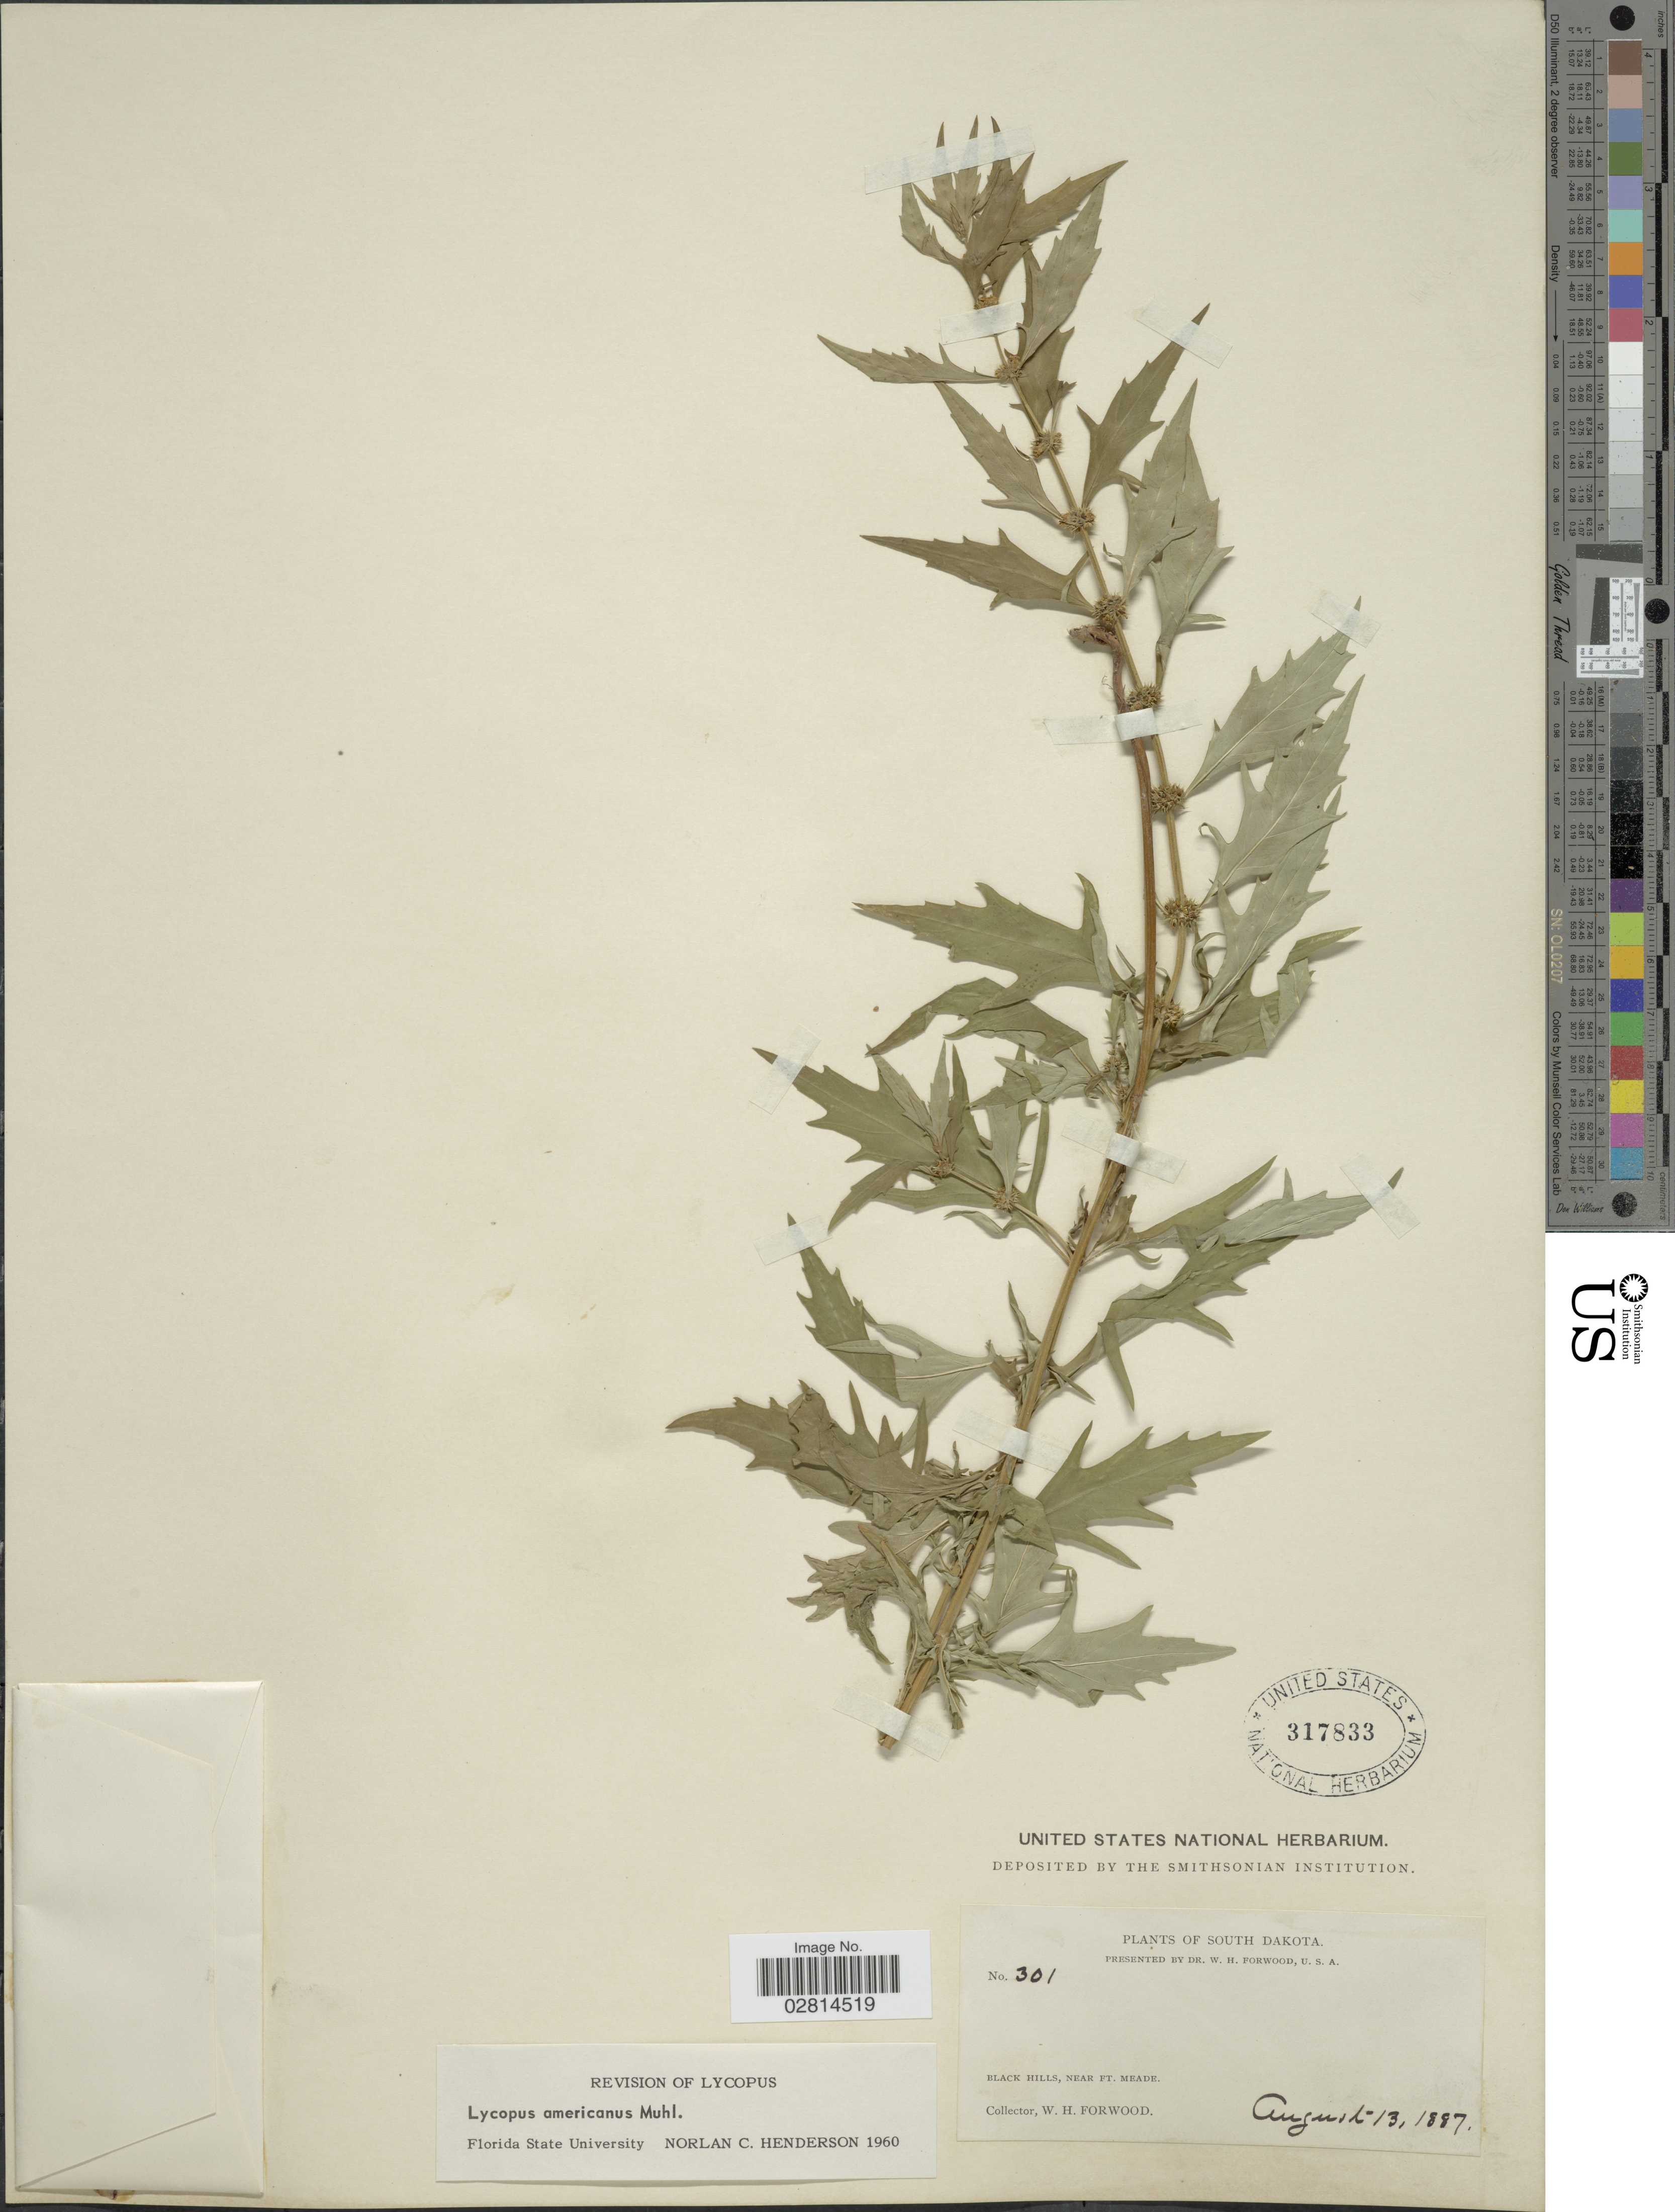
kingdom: Plantae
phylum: Tracheophyta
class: Magnoliopsida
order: Lamiales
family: Lamiaceae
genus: Lycopus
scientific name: Lycopus americanus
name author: Muhl. ex W.P.C. Barton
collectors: W. Forwood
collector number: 301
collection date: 1887-08-13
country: United States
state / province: South Dakota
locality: Black Hills, near Ft. Meade.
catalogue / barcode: US 317833